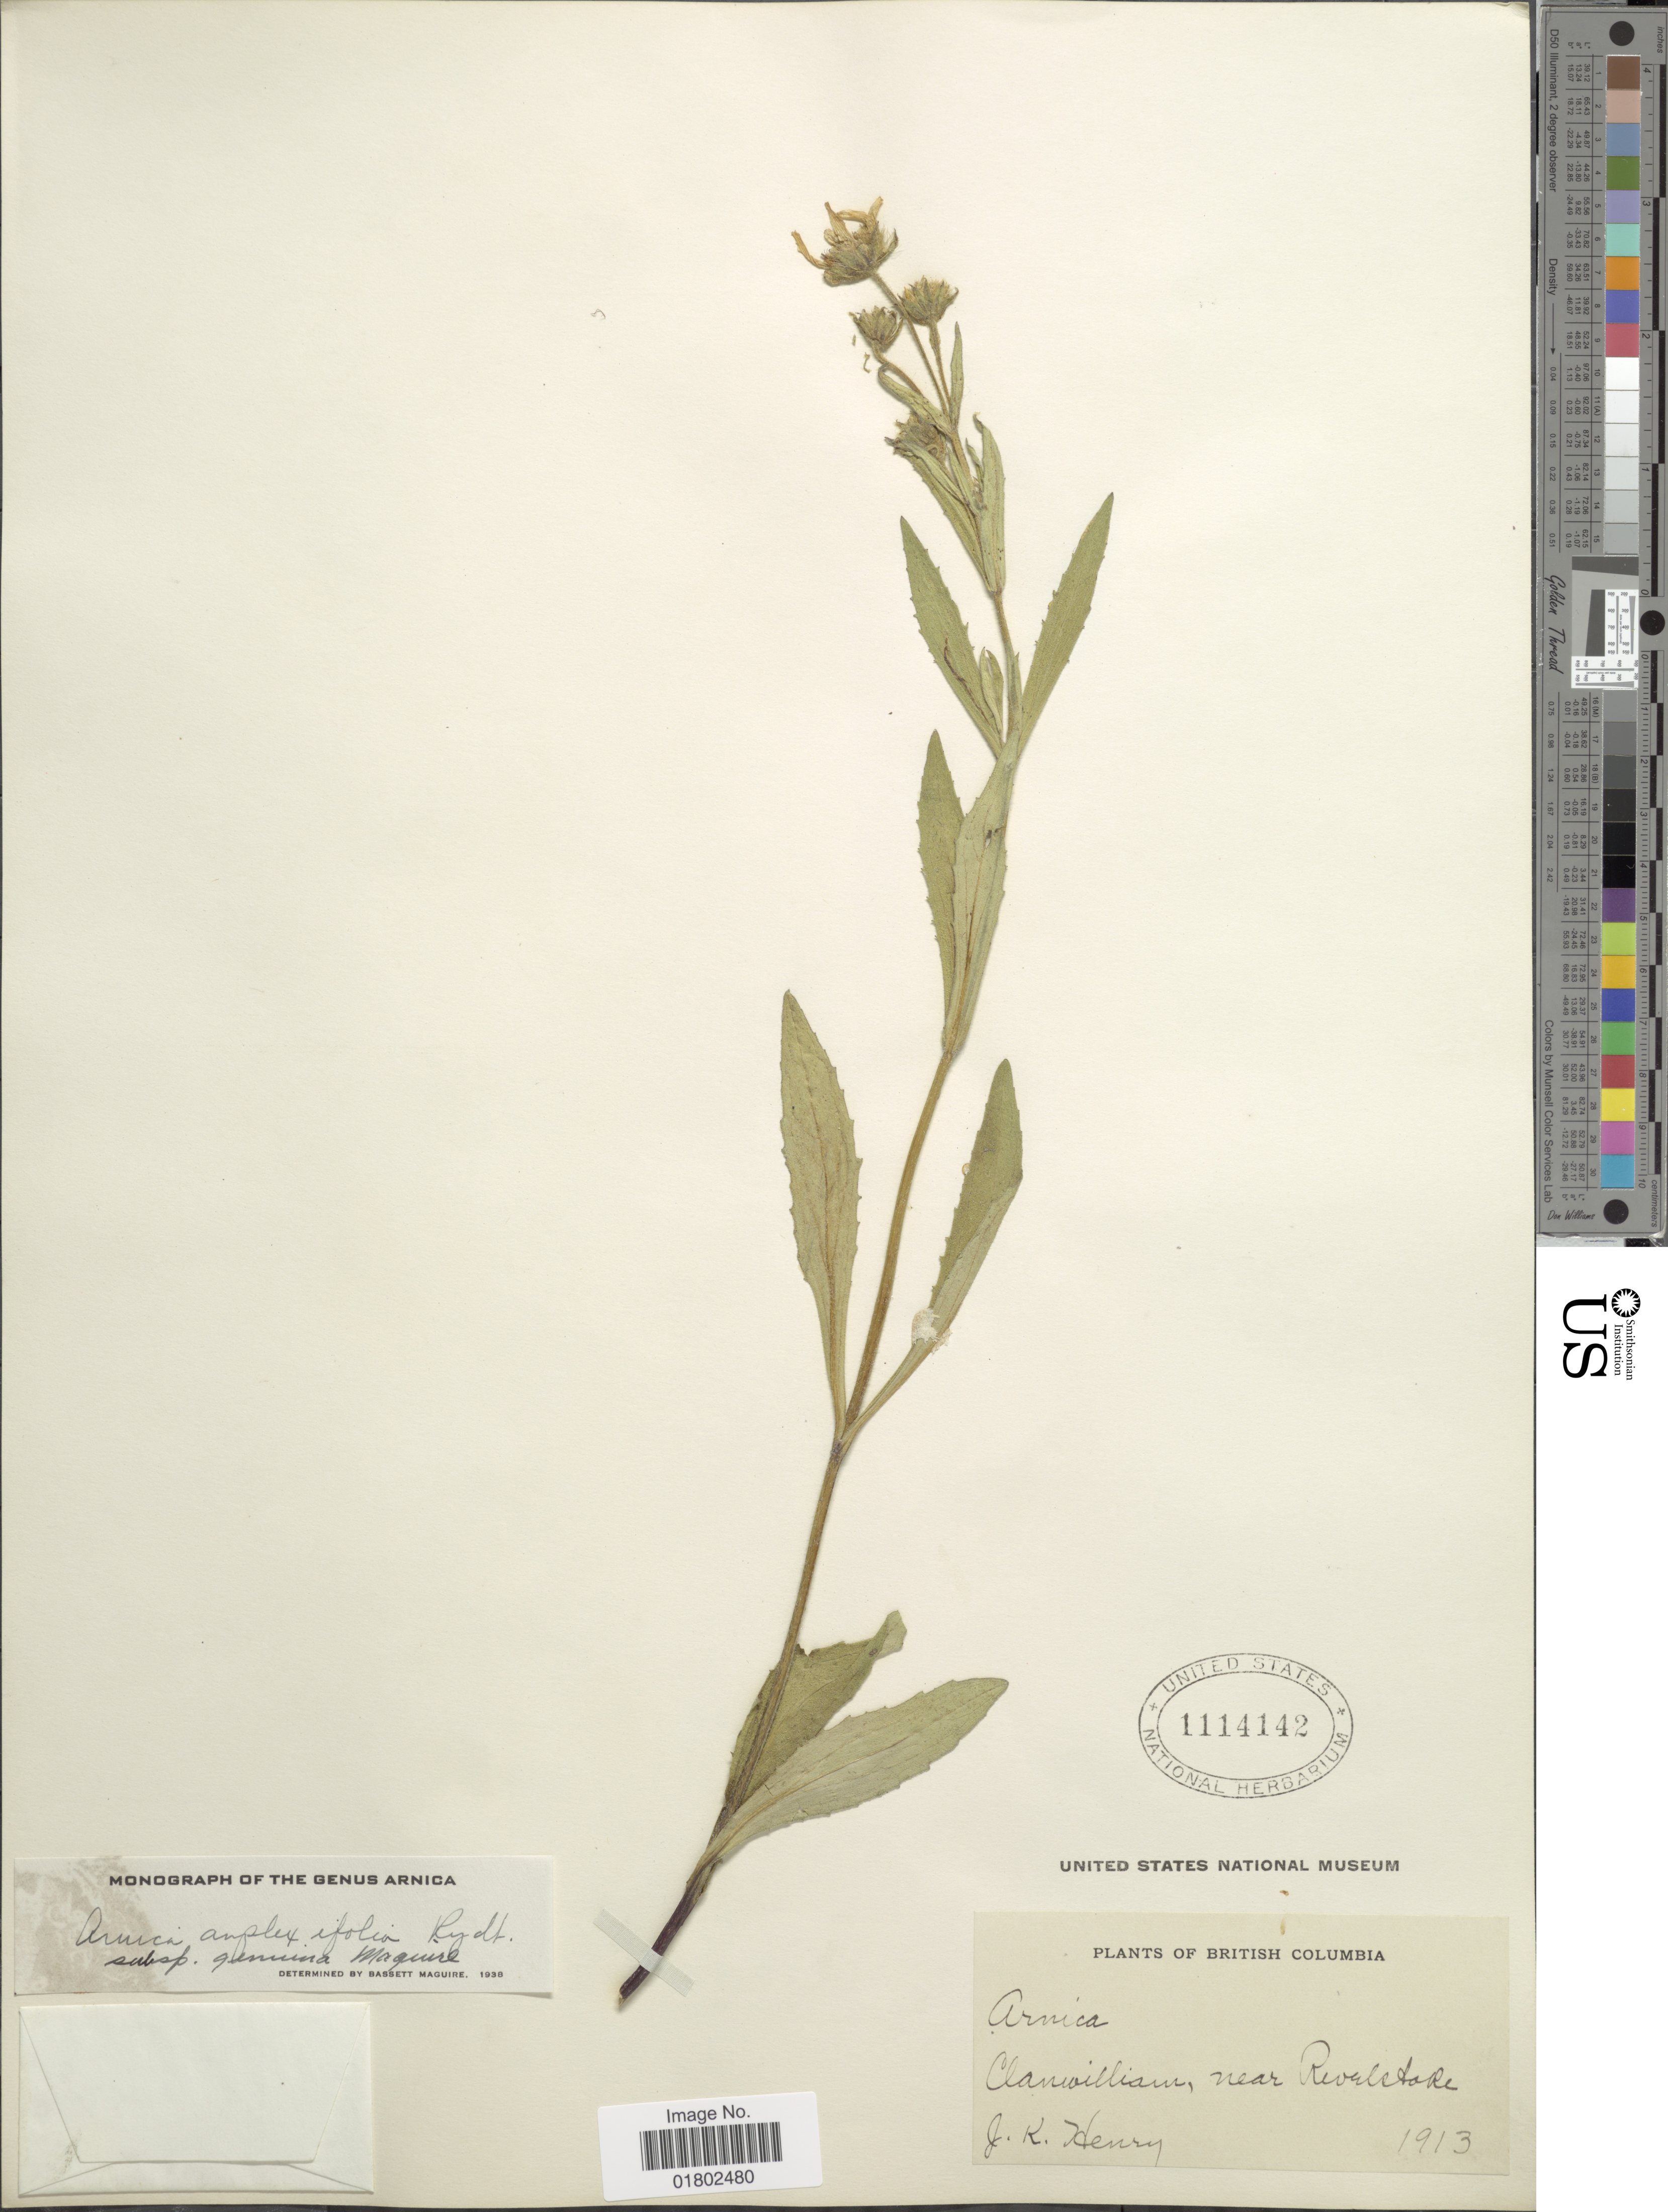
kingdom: Plantae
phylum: Tracheophyta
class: Magnoliopsida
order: Asterales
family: Asteraceae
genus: Arnica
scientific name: Arnica amplexifolia subsp. genuina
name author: Maguire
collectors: J. K. Henry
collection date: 1913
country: Canada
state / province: British Columbia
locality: Clanwilliam, near Revelstoke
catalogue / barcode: US 1114142